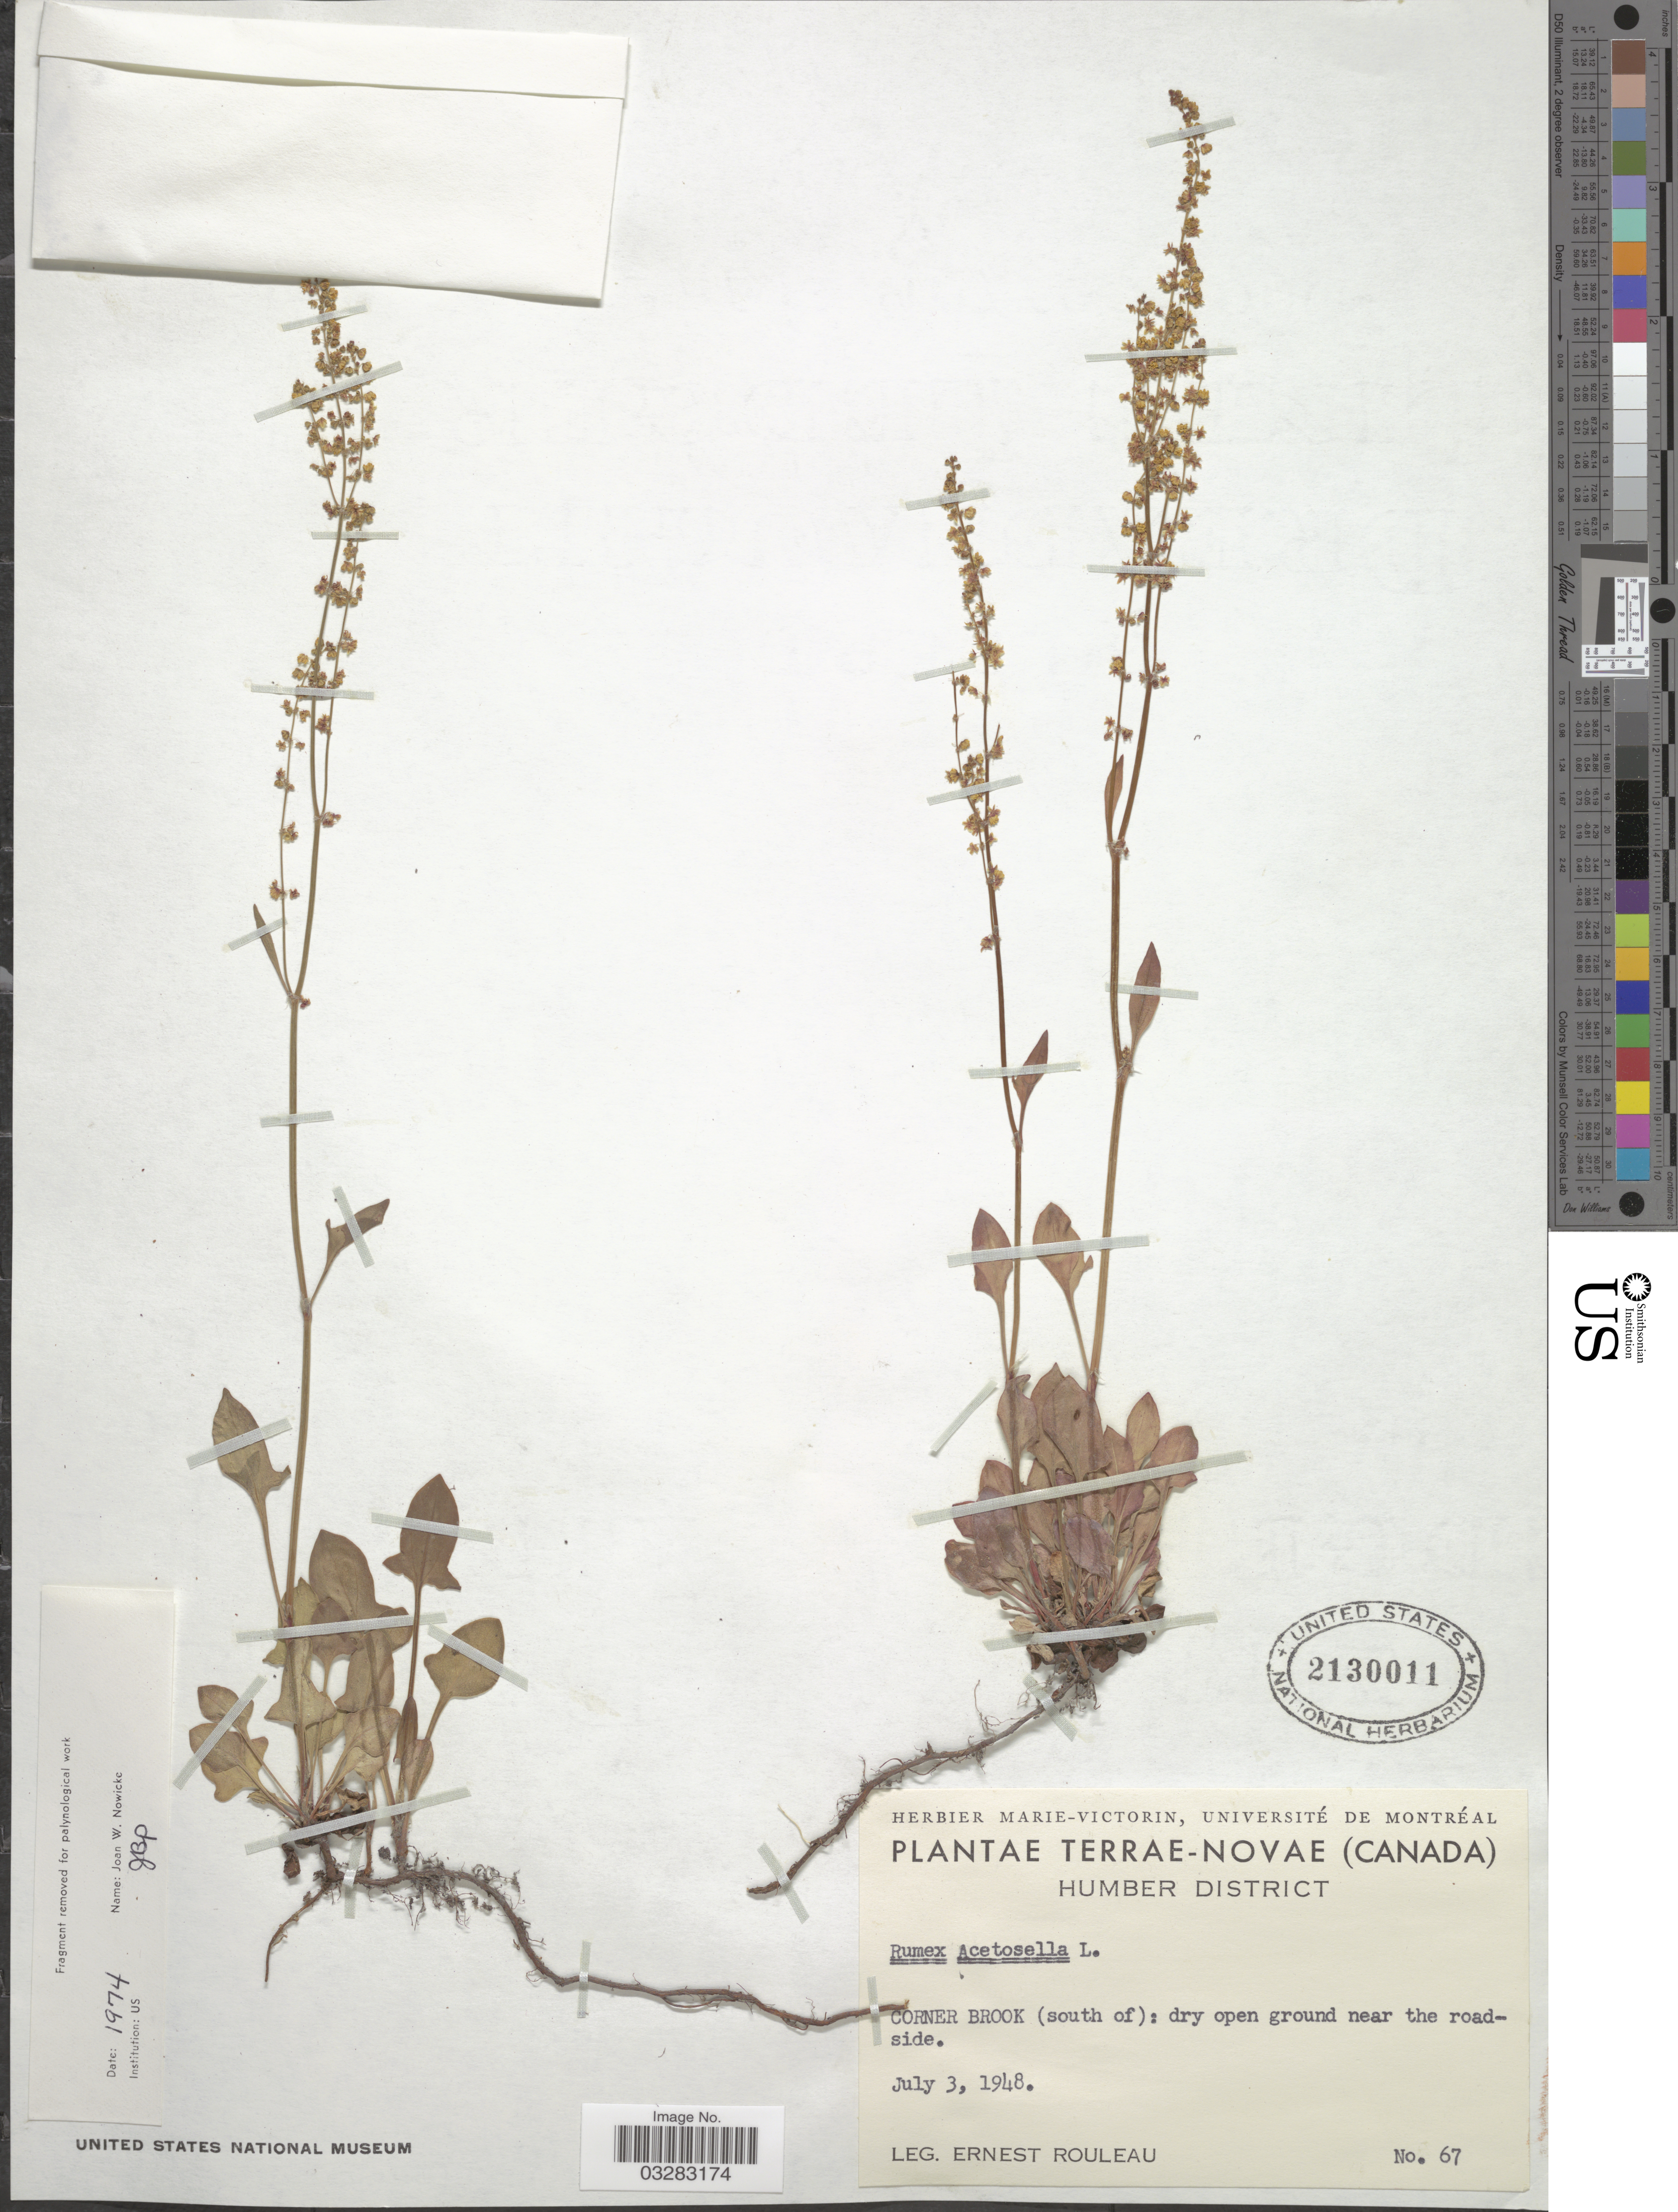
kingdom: Plantae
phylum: Tracheophyta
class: Magnoliopsida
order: Caryophyllales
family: Polygonaceae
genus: Rumex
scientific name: Rumex acetosella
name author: L.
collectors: J. Rouleau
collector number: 67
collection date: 1948-07-03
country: Canada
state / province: Newfoundland and Labrador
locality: Terrae-Novae. Humber District. Corner Brook (south of): dry open ground near the roadside.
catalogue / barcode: US 2130011